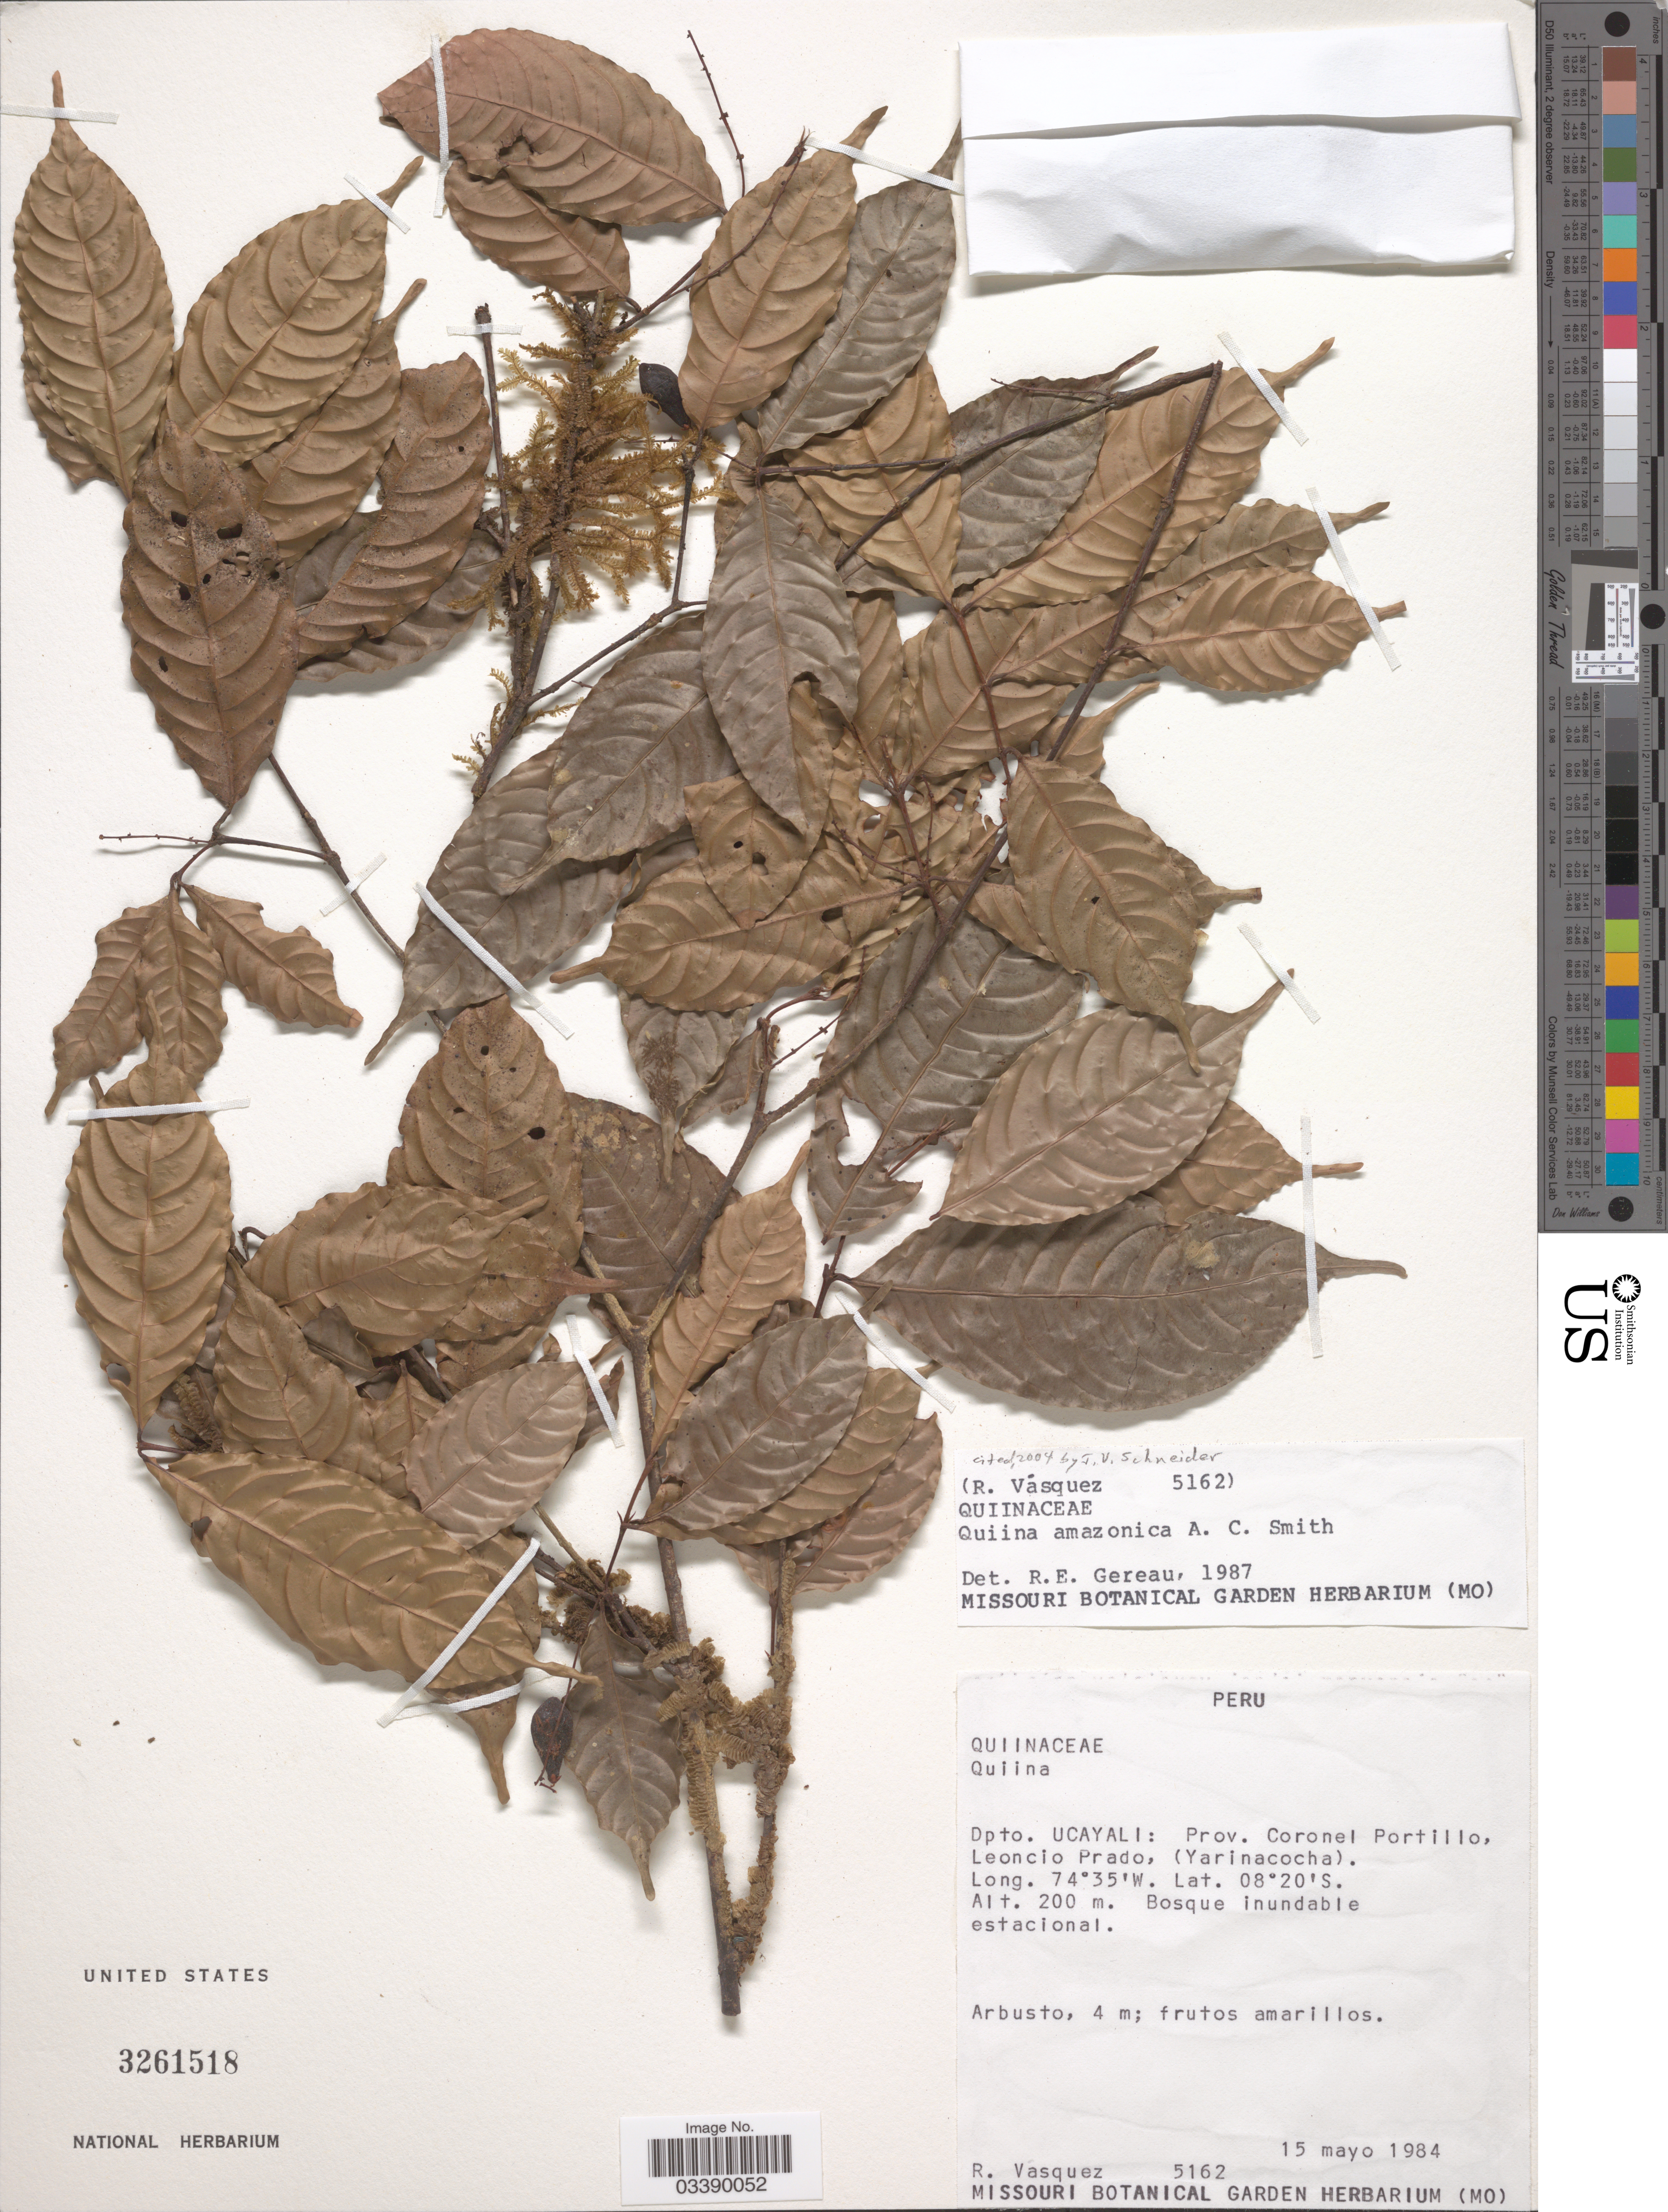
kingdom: Plantae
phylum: Tracheophyta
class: Magnoliopsida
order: Malpighiales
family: Quiinaceae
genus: Quiina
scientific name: Quiina amazonica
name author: A.C. Sm.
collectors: R. Vasquez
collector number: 5162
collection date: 1984-05-15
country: Peru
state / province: Ucayali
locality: Dpto. Ucayali: Prov. Coronel Portillo, Leoncio Prado, (Yarinacocha).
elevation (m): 200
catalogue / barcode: US 3261518